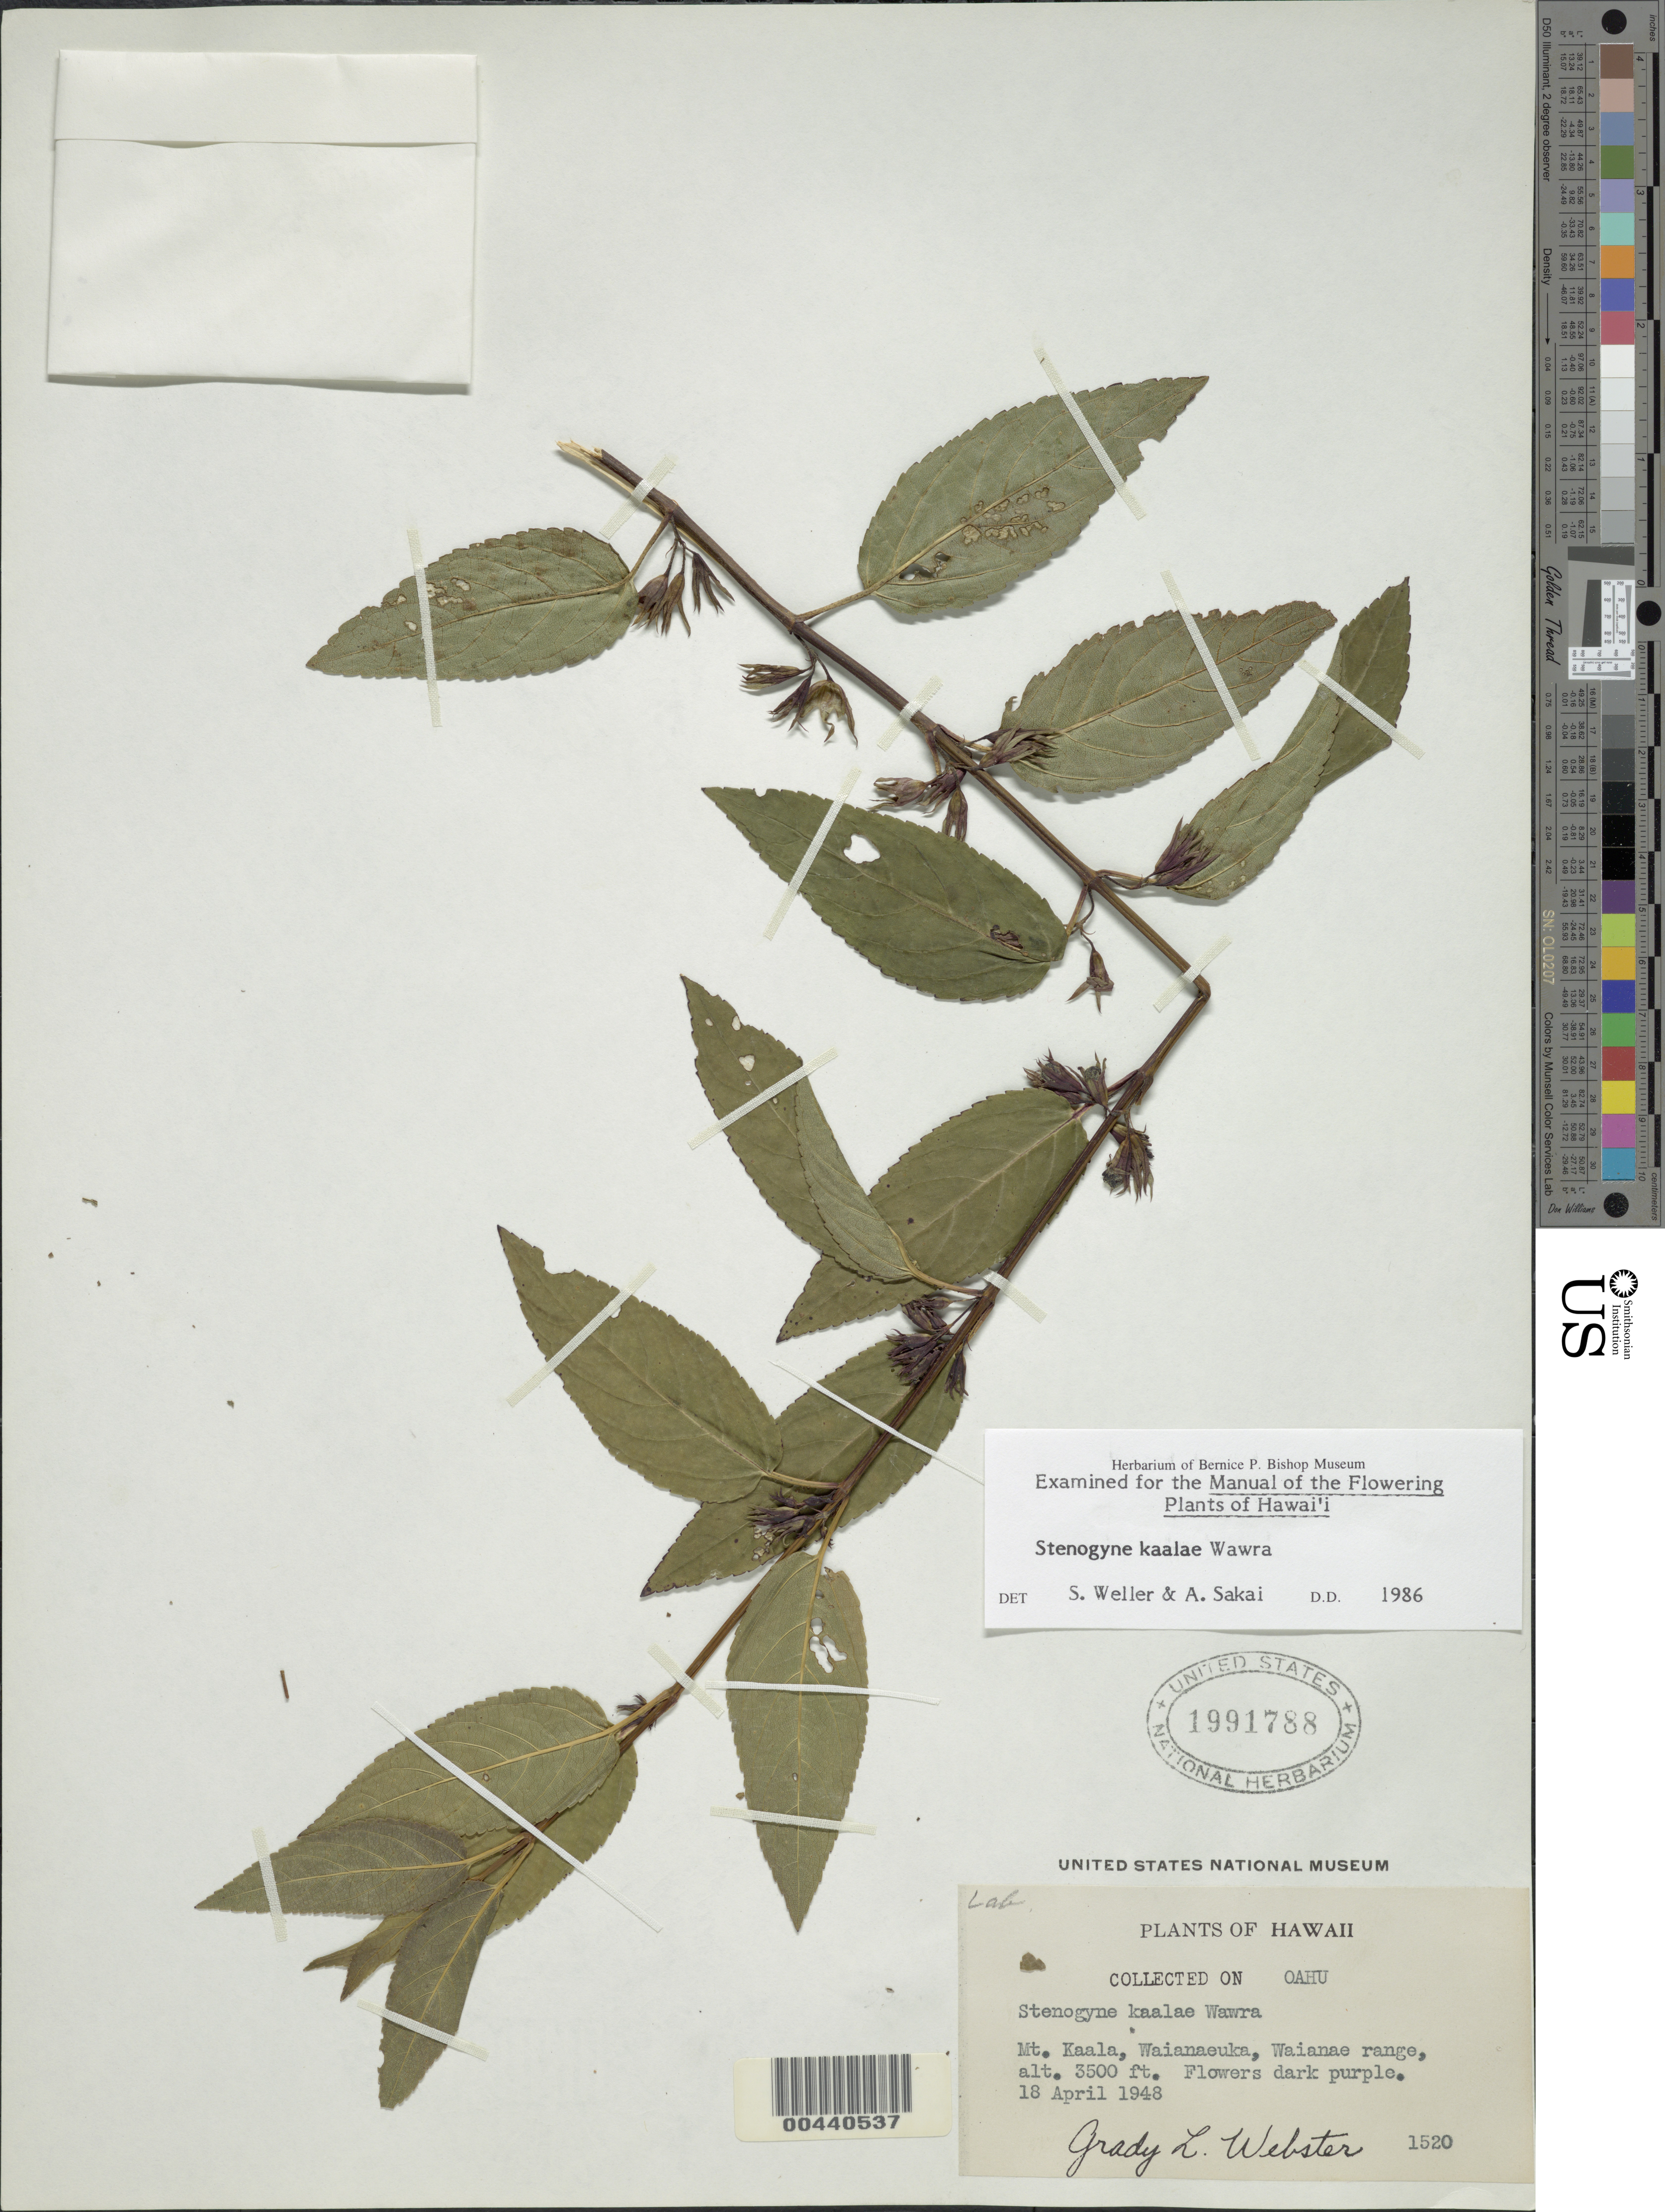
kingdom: Plantae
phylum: Tracheophyta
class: Magnoliopsida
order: Lamiales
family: Lamiaceae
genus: Stenogyne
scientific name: Stenogyne kaalae subsp. kaalae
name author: Wawra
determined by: Wagner, W. L., (BOT), Smithsonian Institution - National Museum of Natural History (UNITED STATES)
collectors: G. L. Webster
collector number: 1520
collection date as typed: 18 Apr 1948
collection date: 1948-04-18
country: United States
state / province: Hawaii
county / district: Honolulu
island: Oahu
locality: Mt. Kaala, Waianaeuka, Waianae range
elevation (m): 1067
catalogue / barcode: US 1991788